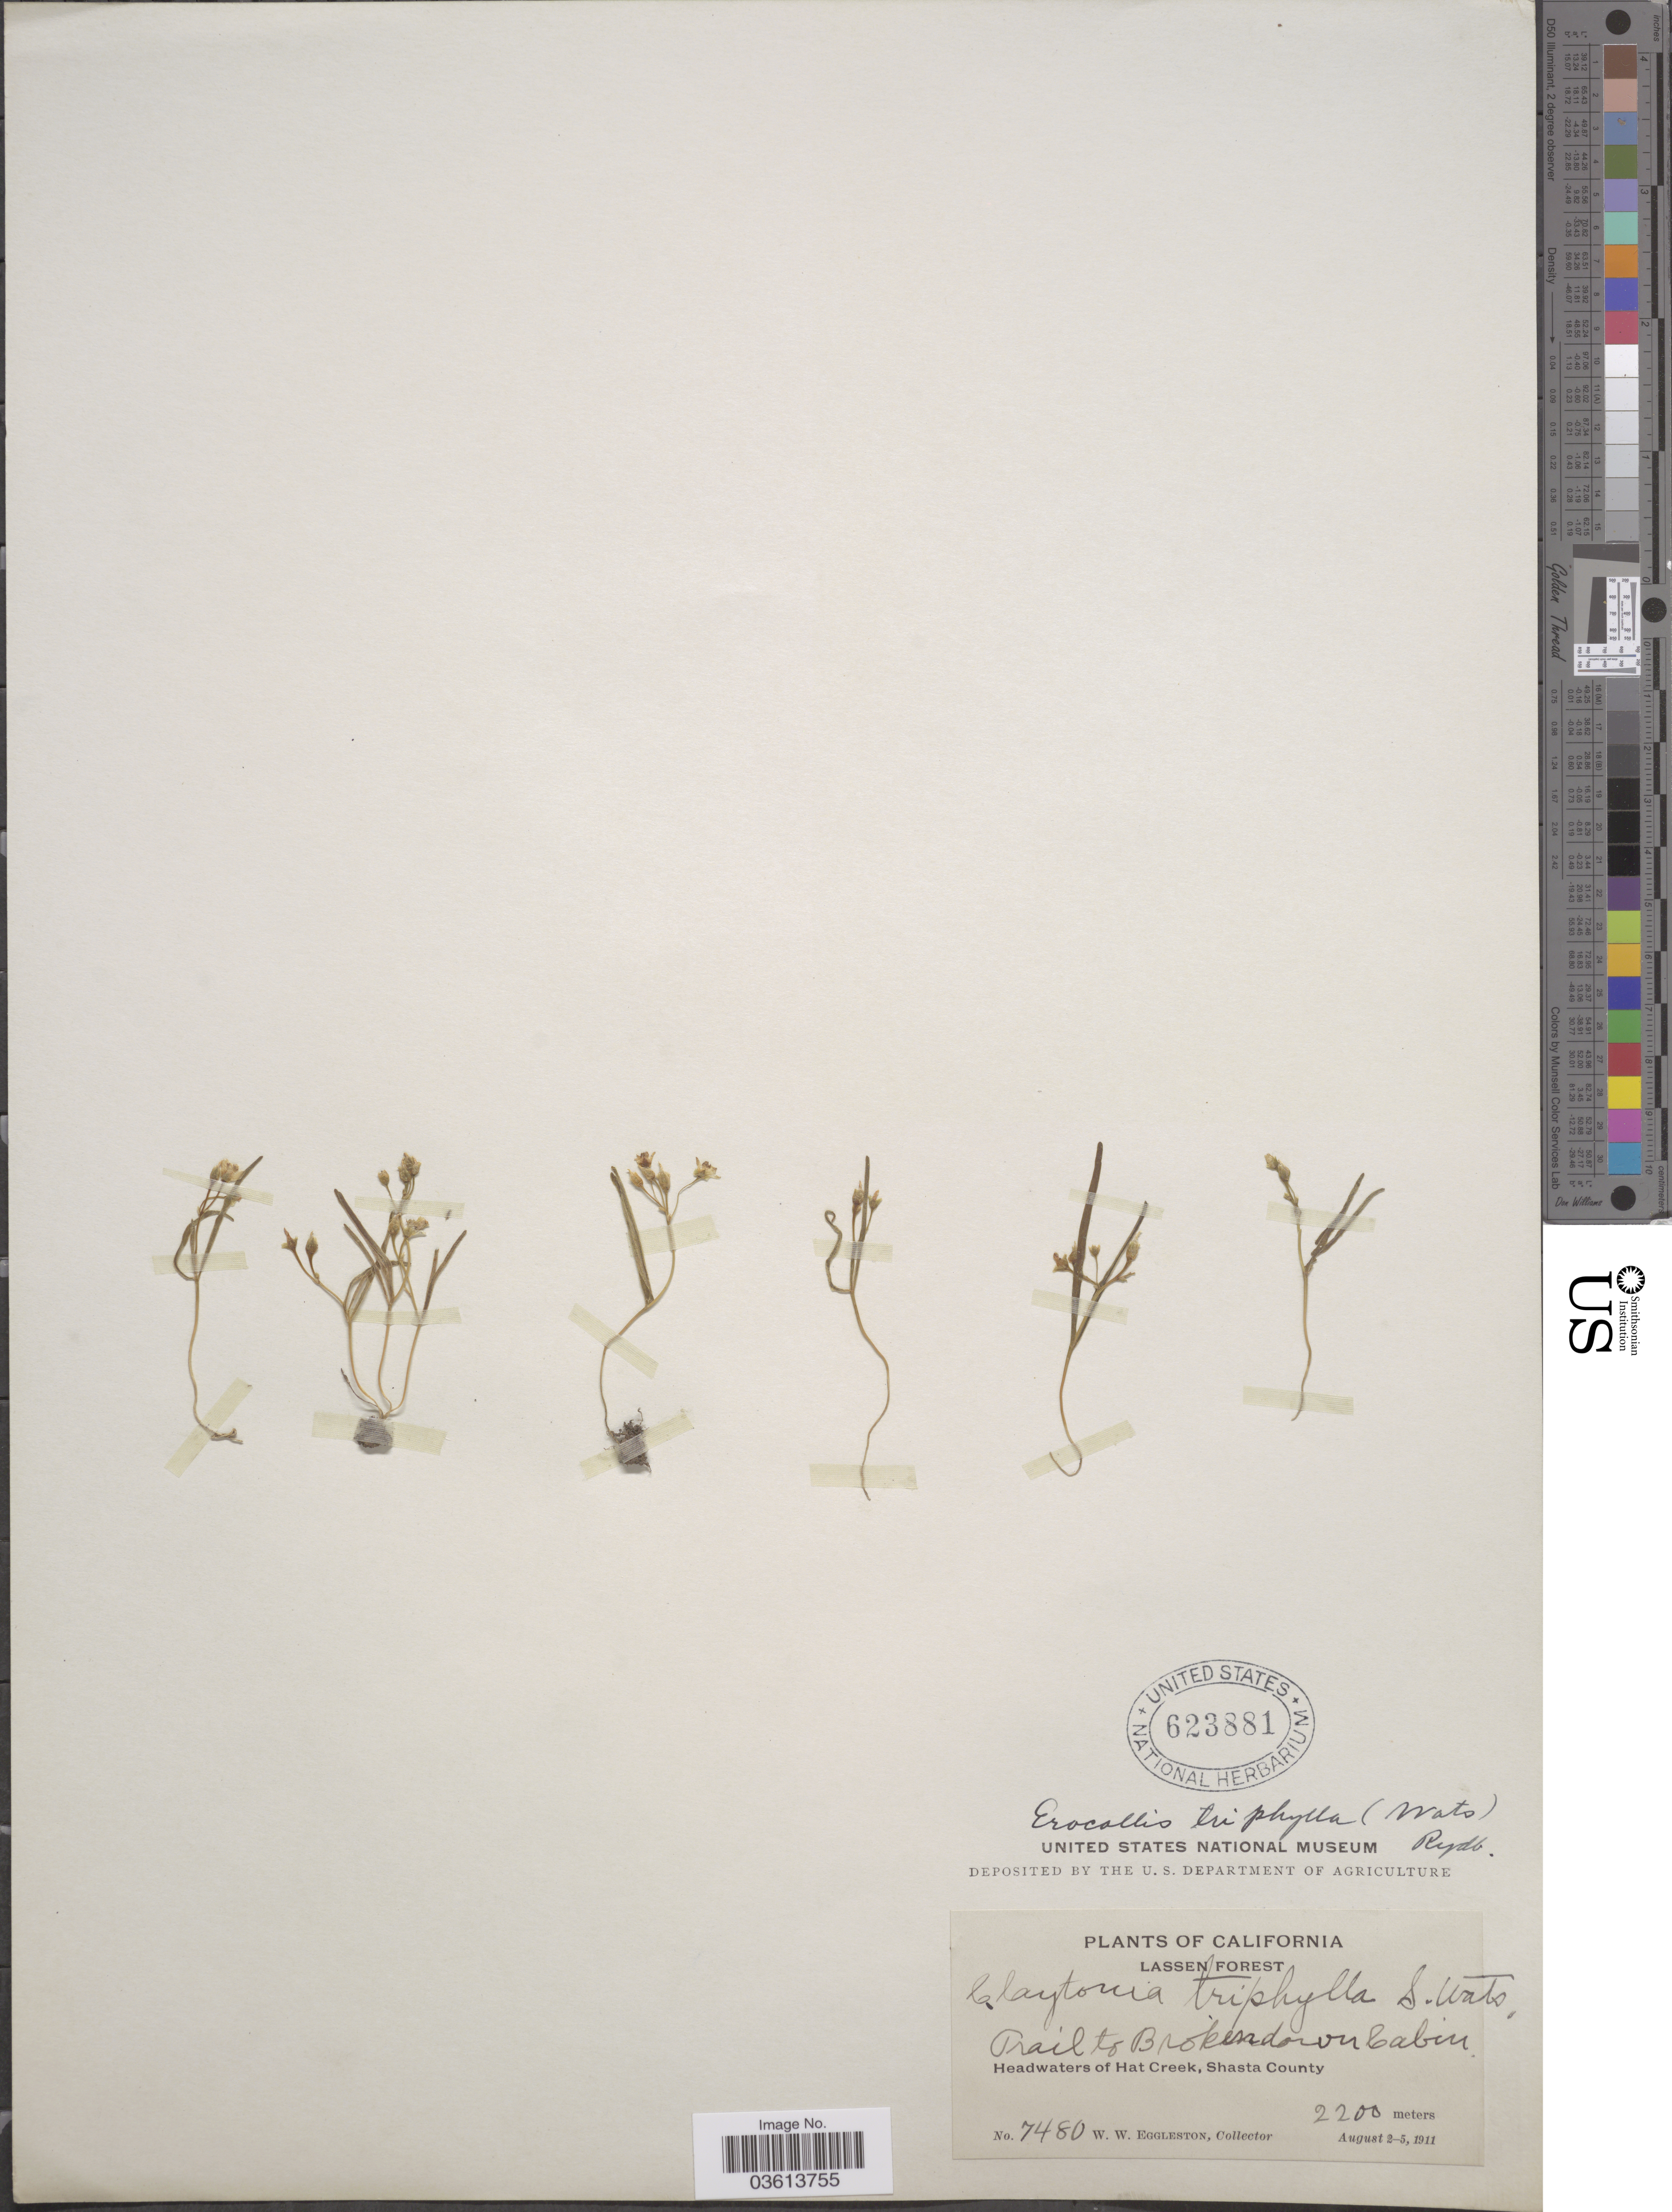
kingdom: Plantae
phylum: Tracheophyta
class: Magnoliopsida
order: Caryophyllales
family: Montiaceae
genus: Erocallis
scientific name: Erocallis triphylla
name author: (S. Watson) Rydb.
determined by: Strong, Mark T., (BOT), Smithsonian Institution - National Museum of Natural History (UNITED STATES)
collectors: W. W. Eggleston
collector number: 7480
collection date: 1911-08-02/1911-08-05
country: United States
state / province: California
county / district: Shasta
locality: Lassen Forest. Trail to Brokendown Cabin. Headwaters of Hat Creek, Shasta County.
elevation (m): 2200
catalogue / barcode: US 623881